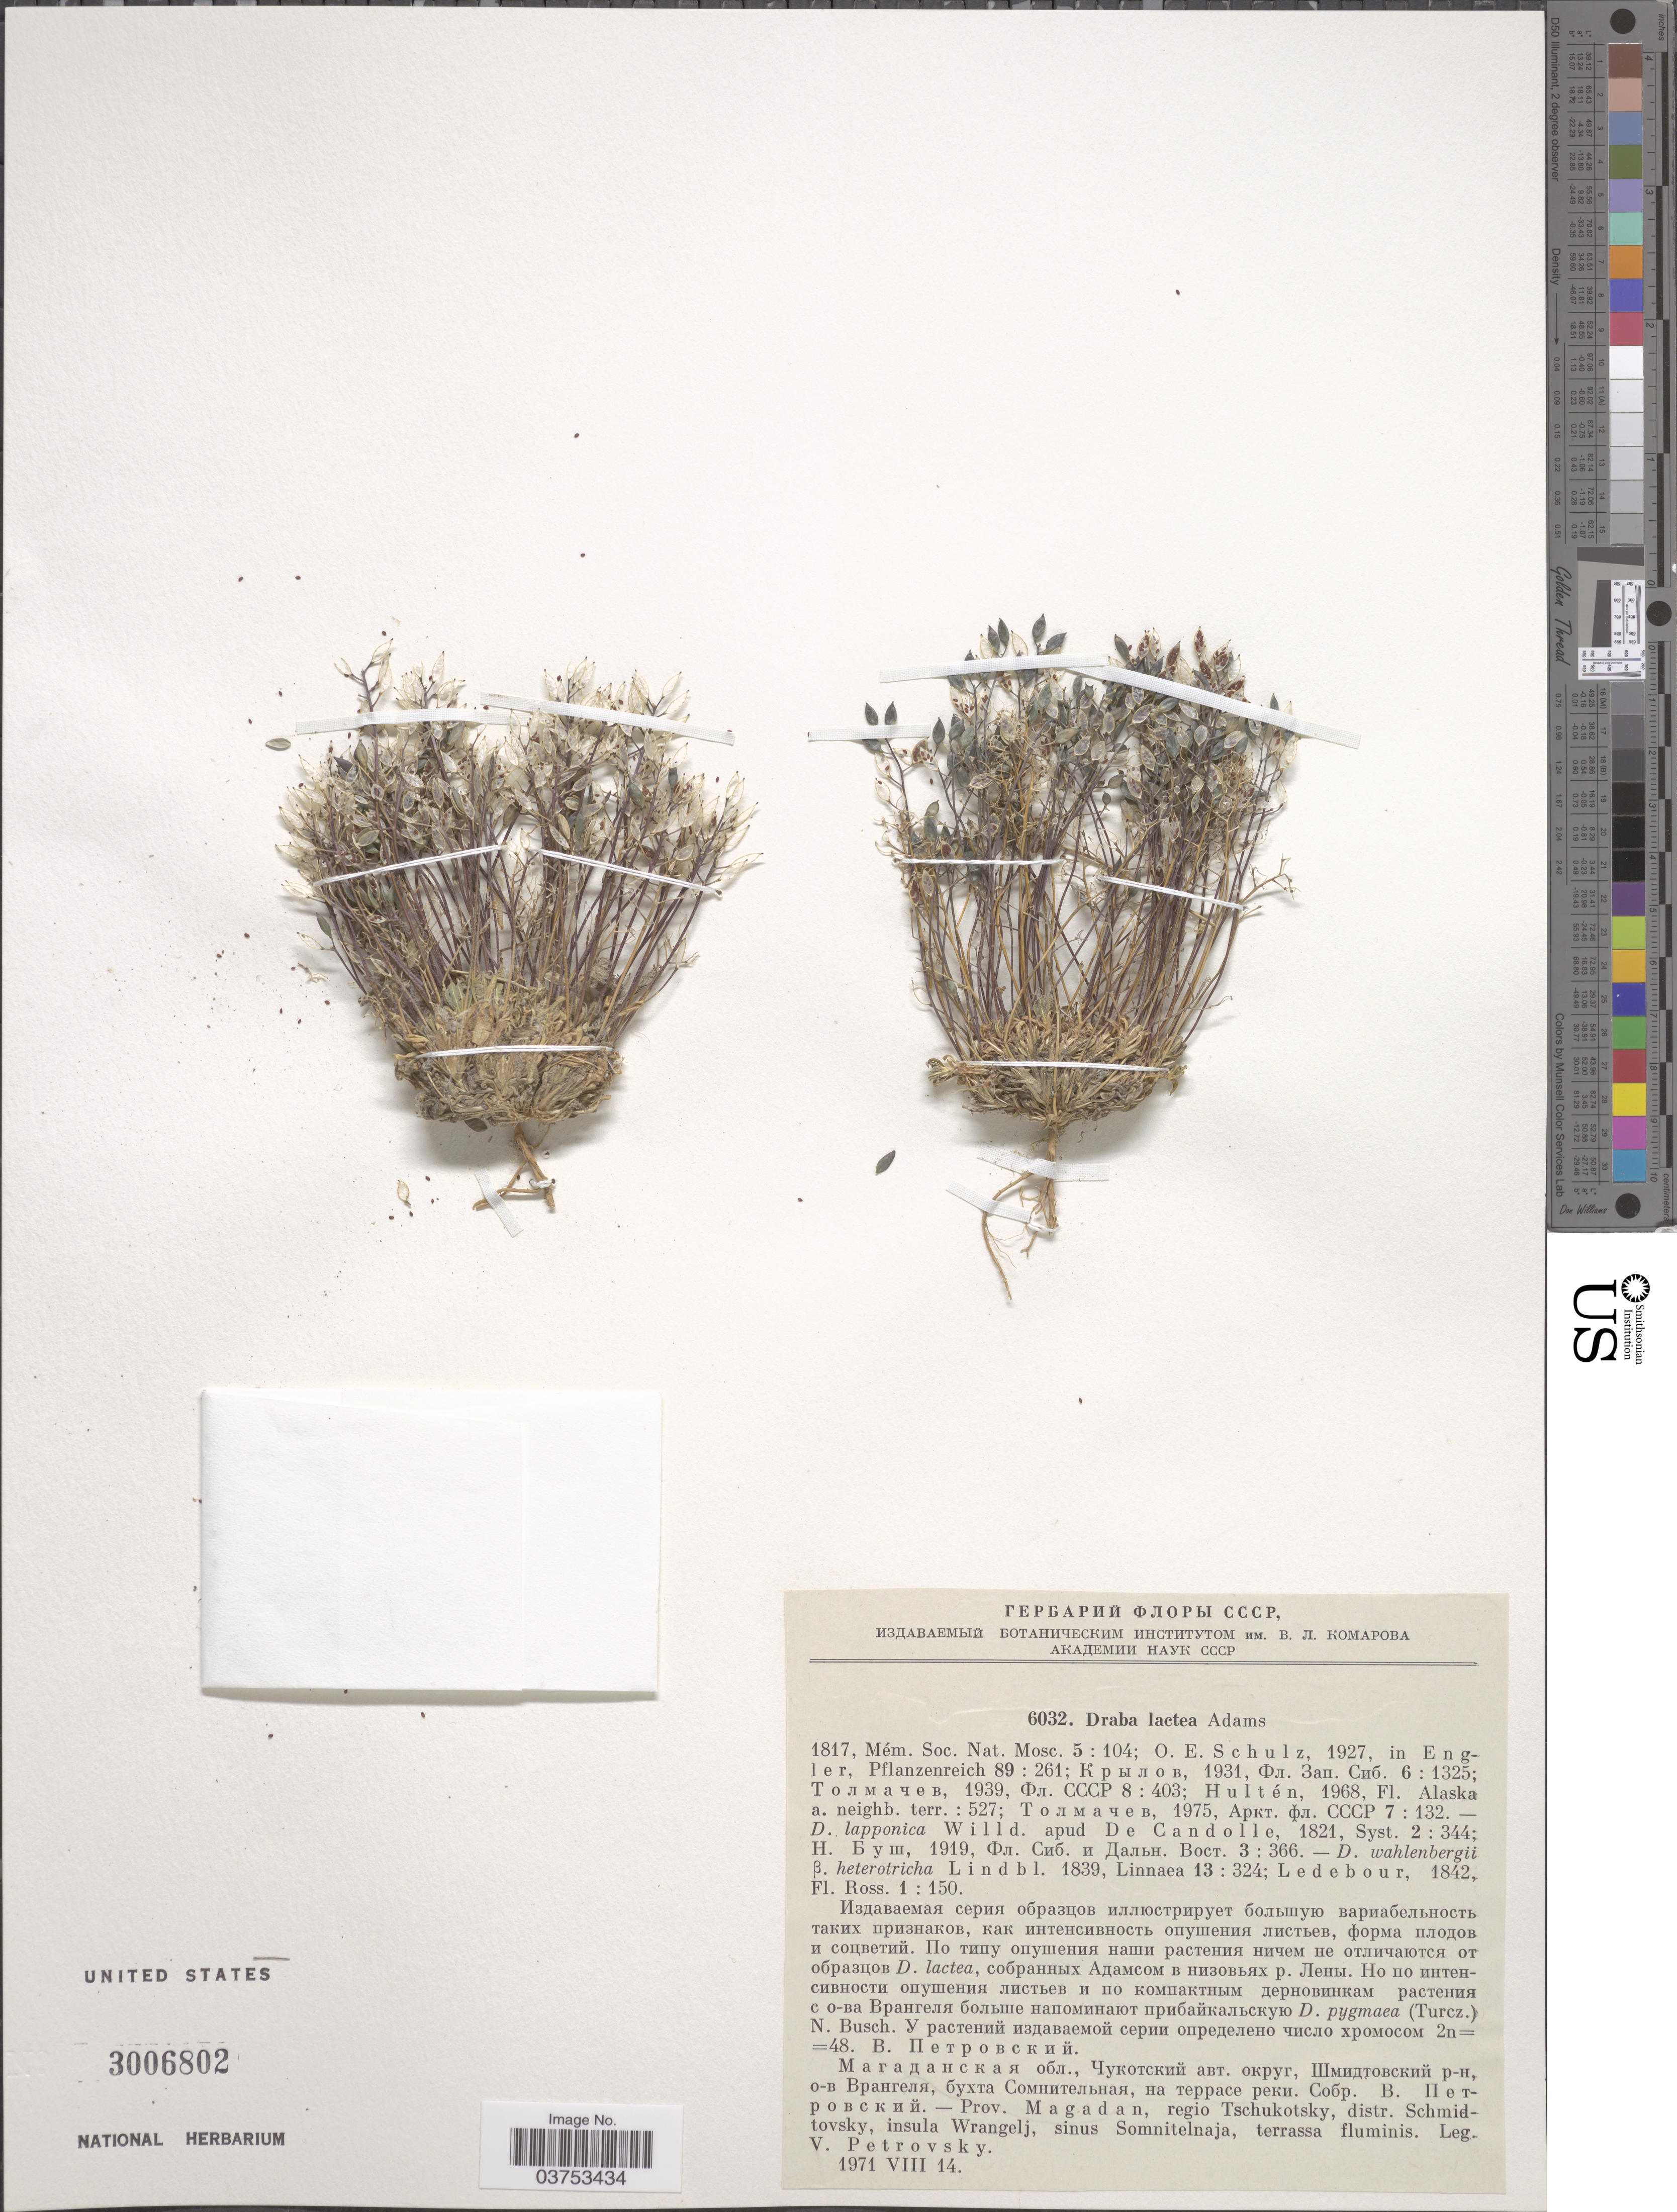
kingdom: Plantae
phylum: Tracheophyta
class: Magnoliopsida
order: Brassicales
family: Brassicaceae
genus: Draba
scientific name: Draba lactea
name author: Adams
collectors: V. Petrovsky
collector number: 6032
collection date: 1971-08-14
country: Russian Federation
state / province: Chukotka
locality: Regio Tschukotsky, distr. Schmidtovsky, insula Wrangelj, sinus Somnitelnaja, terrassa fluminis.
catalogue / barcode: US 3006802